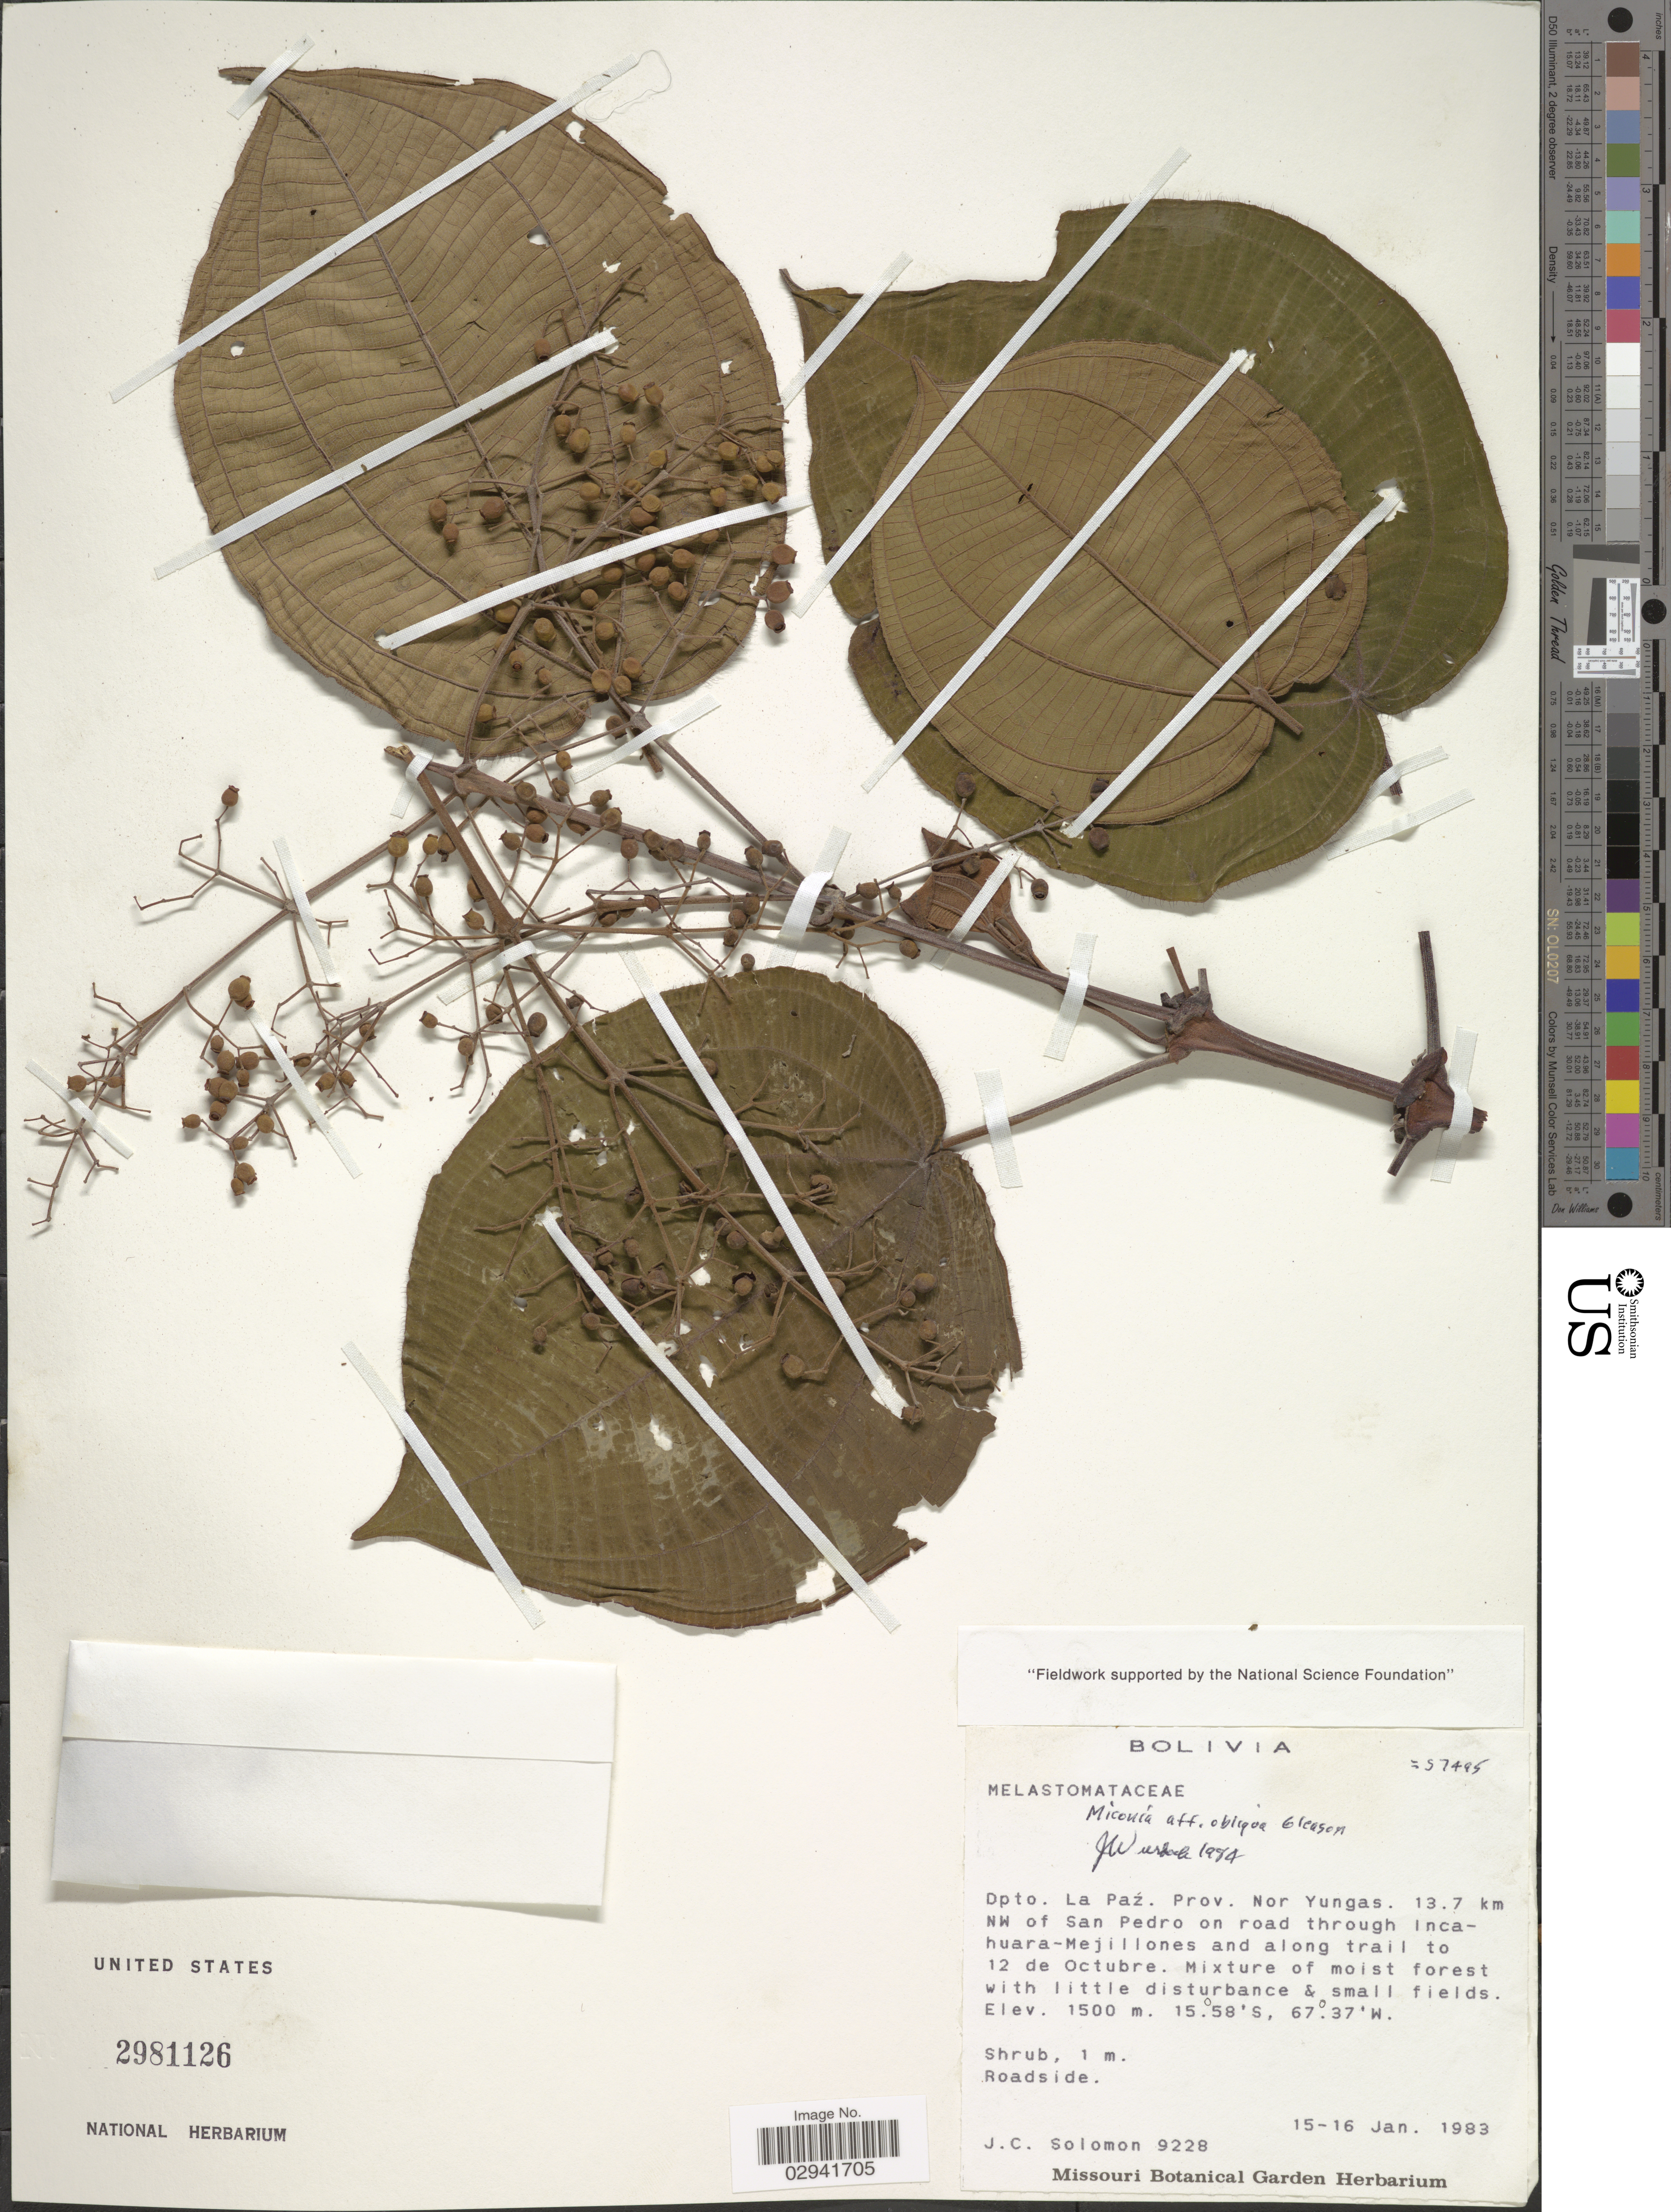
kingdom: Plantae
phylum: Tracheophyta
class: Magnoliopsida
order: Myrtales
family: Melastomataceae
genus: Miconia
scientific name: Miconia obliqua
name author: Gleason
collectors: J. C. Solomon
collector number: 9228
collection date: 1983-01-15/1983-01-16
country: Bolivia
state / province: La Paz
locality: Dpto. La Paz. Prov. Nor Yungas. 137 km NW of San Pedro on road through Incahuara-Mejillones and along trail to 12 de Octubre. Roadside.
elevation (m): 1500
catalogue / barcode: US 2981126